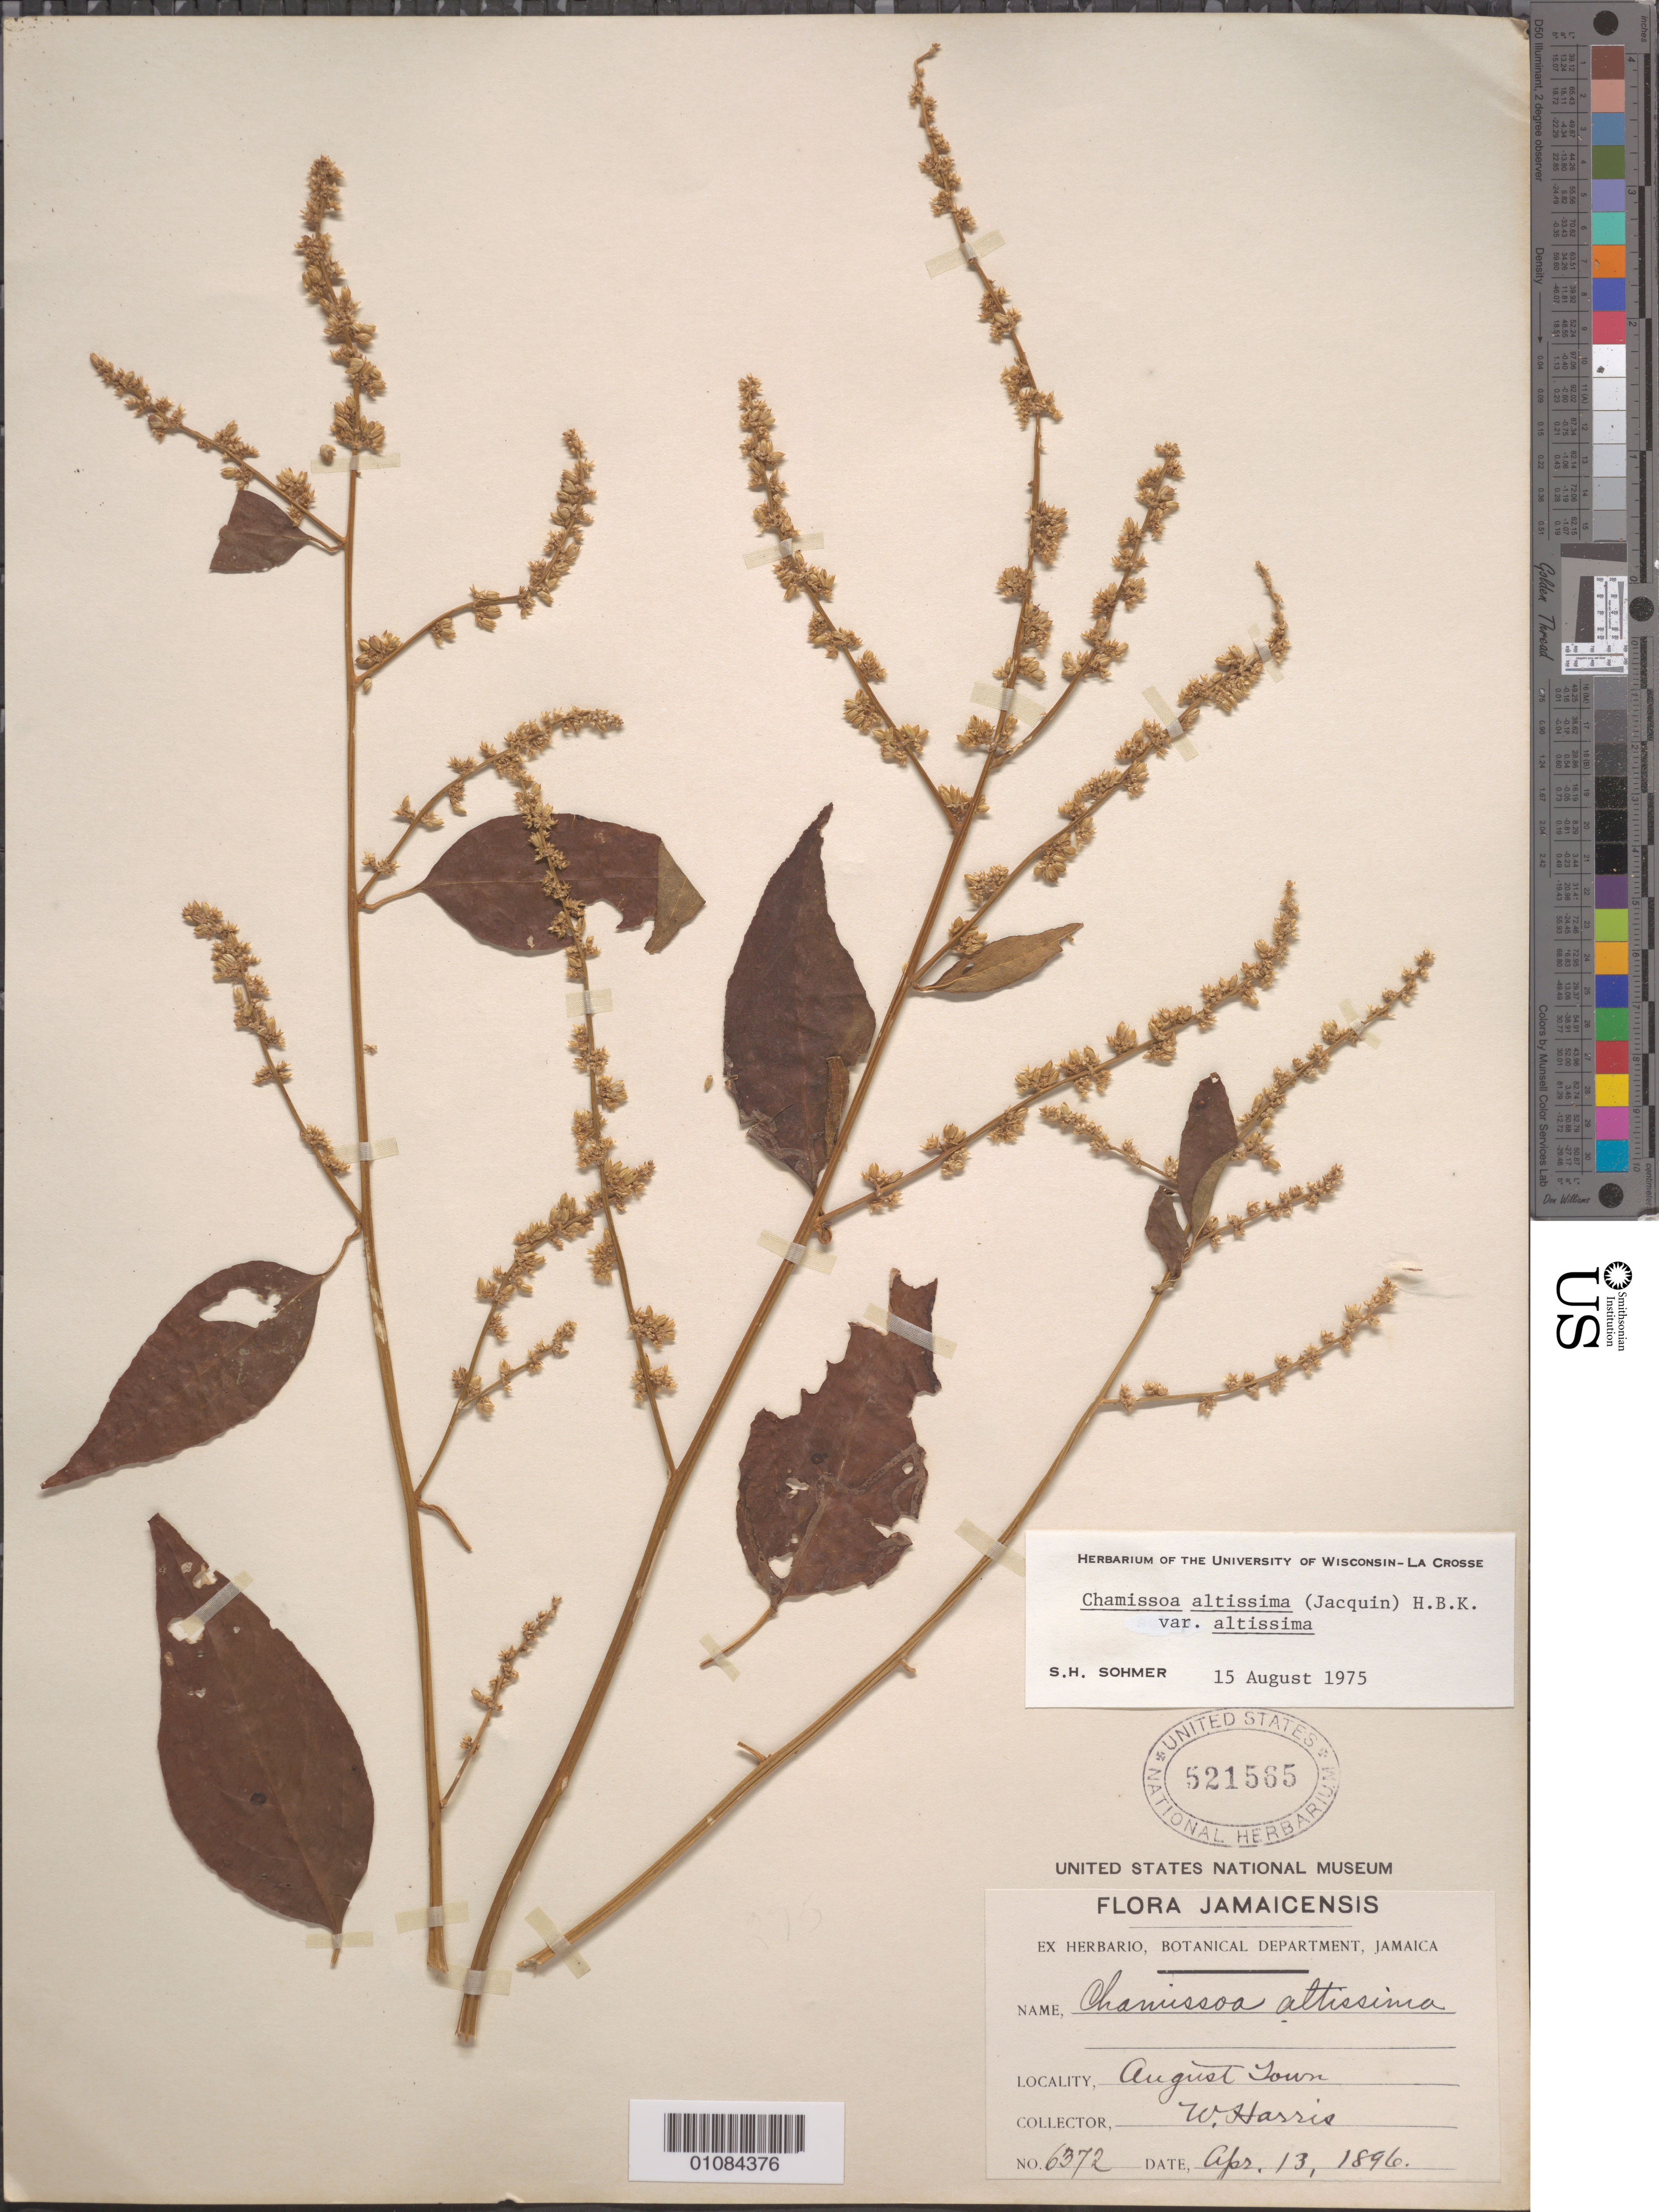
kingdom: Plantae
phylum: Tracheophyta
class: Magnoliopsida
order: Caryophyllales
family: Amaranthaceae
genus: Chamissoa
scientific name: Chamissoa altissima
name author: (Jacq.) Kunth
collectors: W. Harris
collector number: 6372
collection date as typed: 13 Apr 1896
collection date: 1896-04-13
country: Jamaica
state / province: Saint Andrew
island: Jamaica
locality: August Town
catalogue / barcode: US 521585